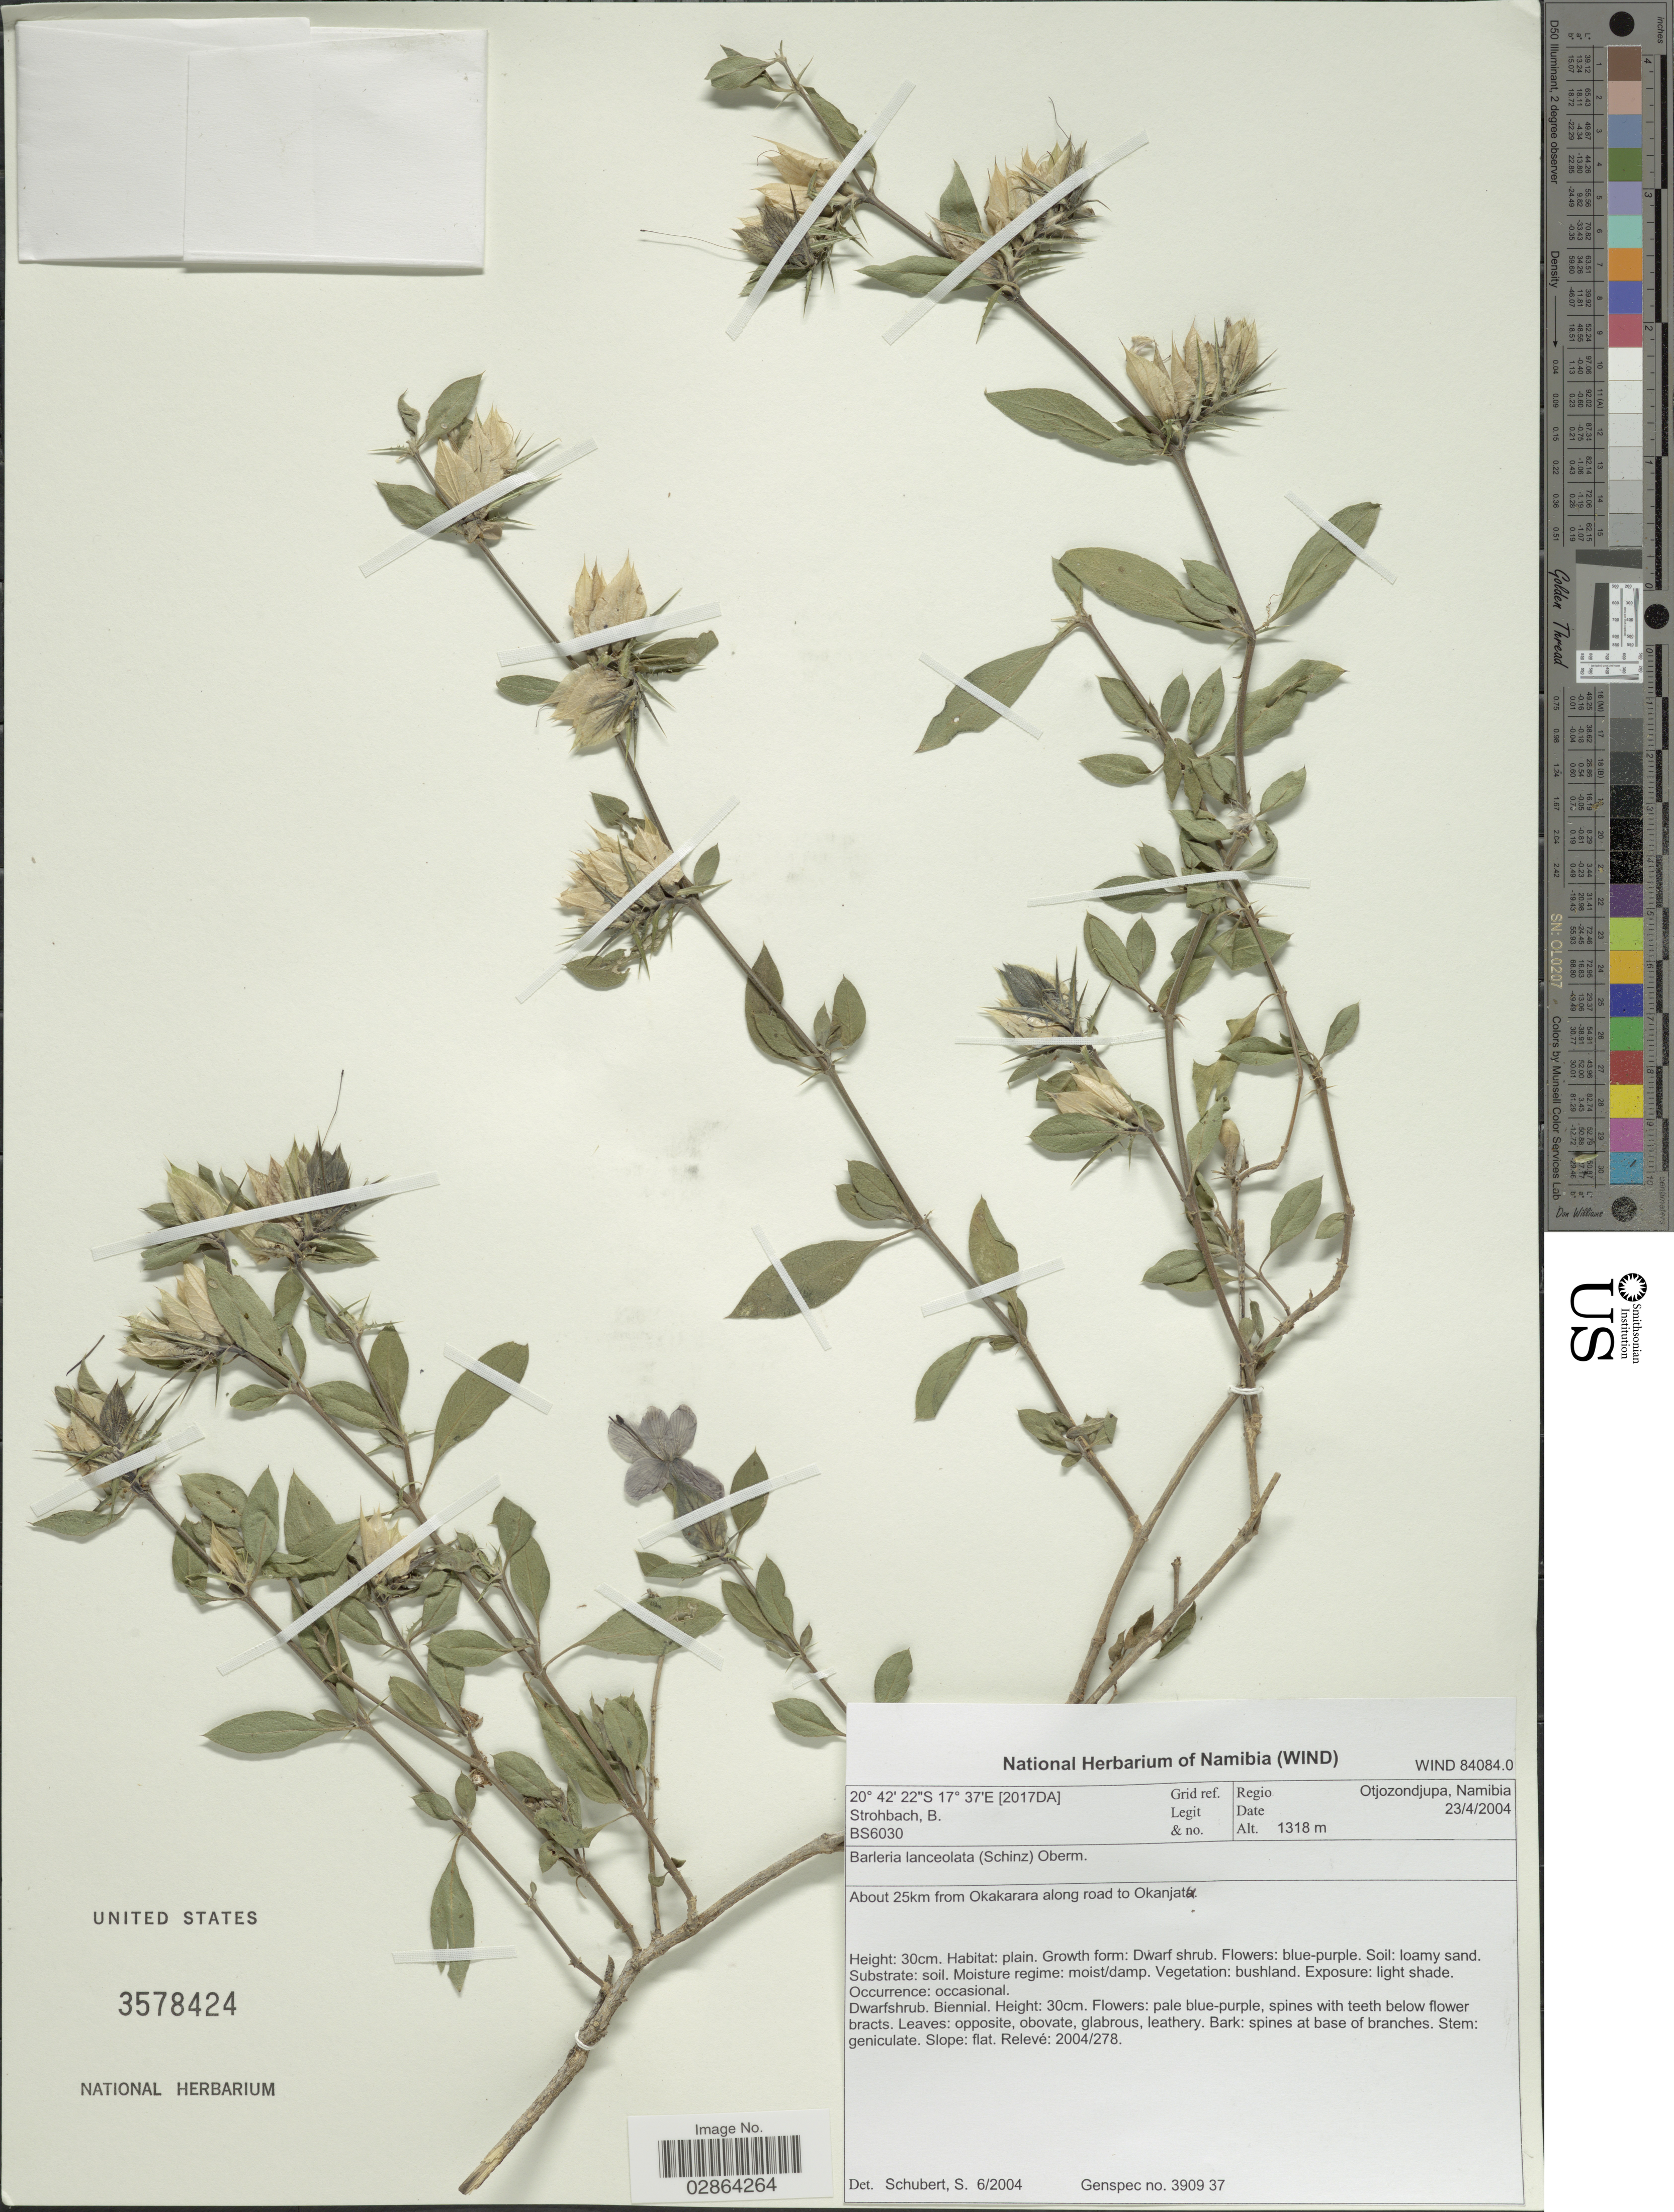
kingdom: Plantae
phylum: Tracheophyta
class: Magnoliopsida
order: Lamiales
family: Acanthaceae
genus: Barleria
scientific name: Barleria lanceolata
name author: (Schinz) Oberm.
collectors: B. Strohbach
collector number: BS6030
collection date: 2004-04-23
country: Namibia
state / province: Otjozondjupa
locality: Grid ref. [2017DA], About 25km from Okakarara along road to Okanjatu.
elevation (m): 1318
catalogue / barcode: US 3578424